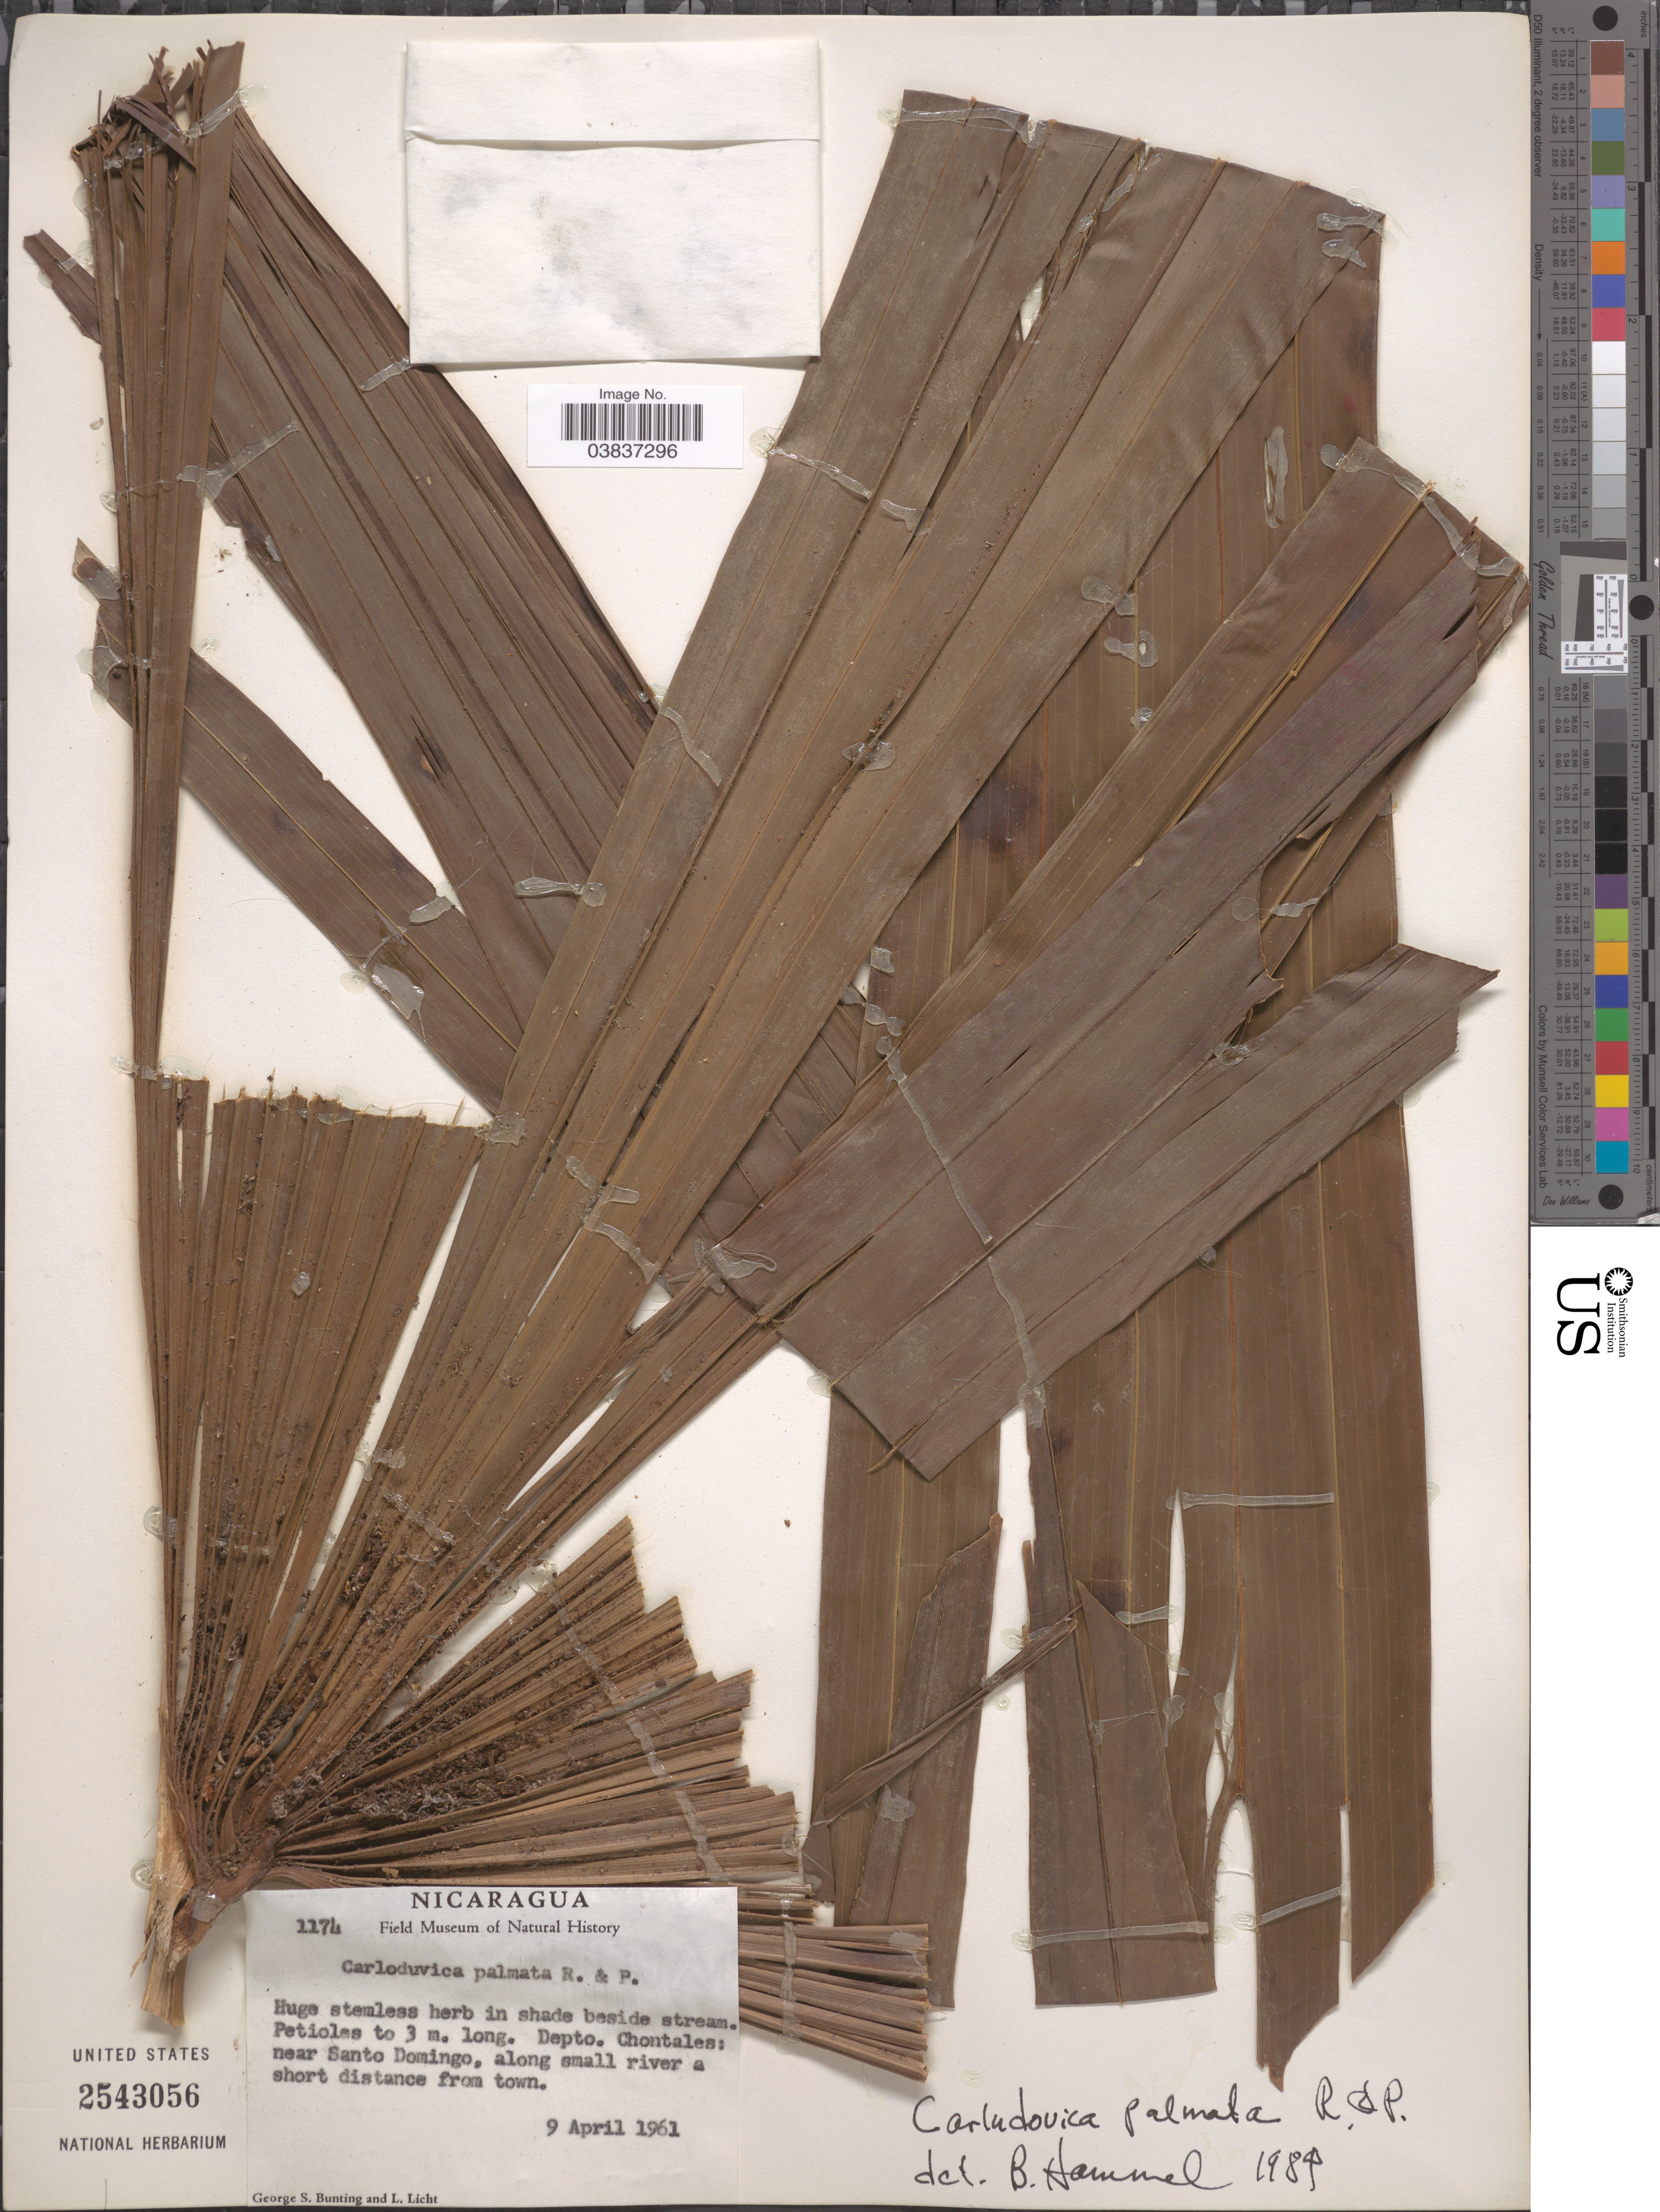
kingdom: Plantae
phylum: Tracheophyta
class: Liliopsida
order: Pandanales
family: Cyclanthaceae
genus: Carludovica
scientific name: Carludovica palmata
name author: Ruiz & Pav.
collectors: G. S. Bunting & L. Licht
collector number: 1174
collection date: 1961-04-09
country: Nicaragua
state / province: Chontales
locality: Depto. Chontales: near Santo Domingo, along small river a short distance from town.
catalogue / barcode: US 2543056